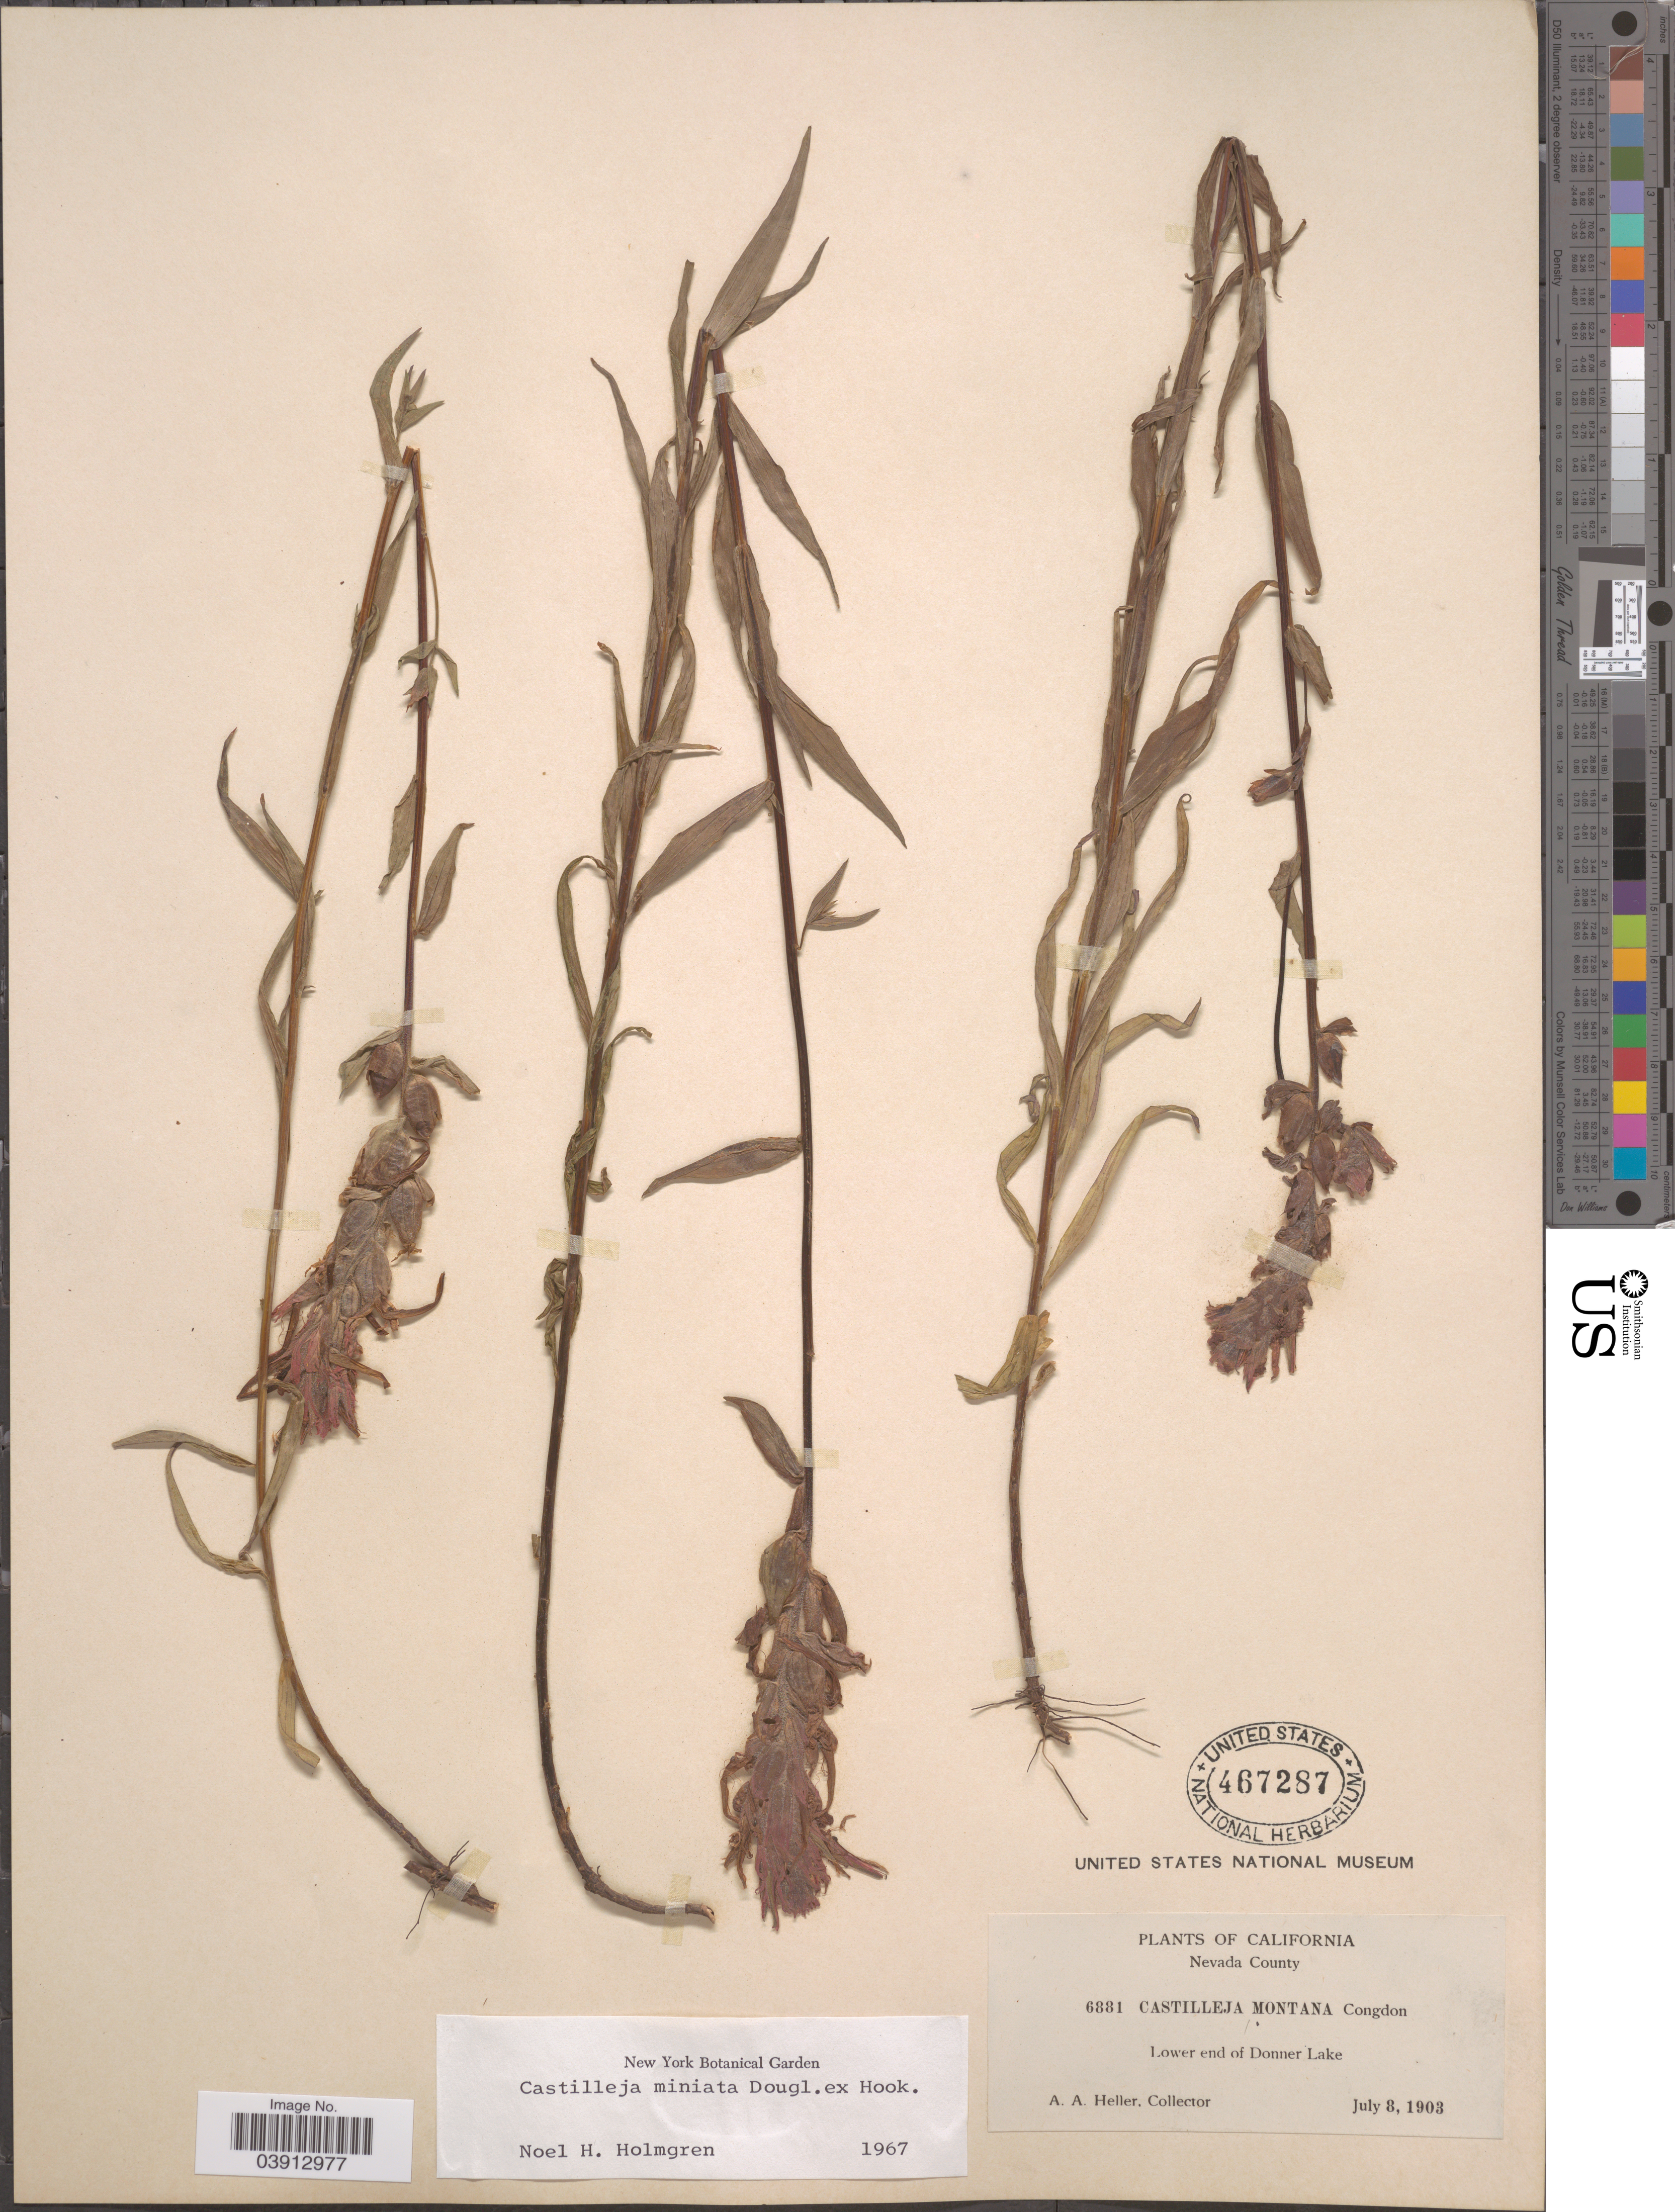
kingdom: Plantae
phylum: Tracheophyta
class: Magnoliopsida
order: Lamiales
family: Orobanchaceae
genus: Castilleja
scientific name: Castilleja miniata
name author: Douglas ex Hook.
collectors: A. A. Heller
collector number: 6881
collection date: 1903-07-08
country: United States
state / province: California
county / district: Nevada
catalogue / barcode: US 467287